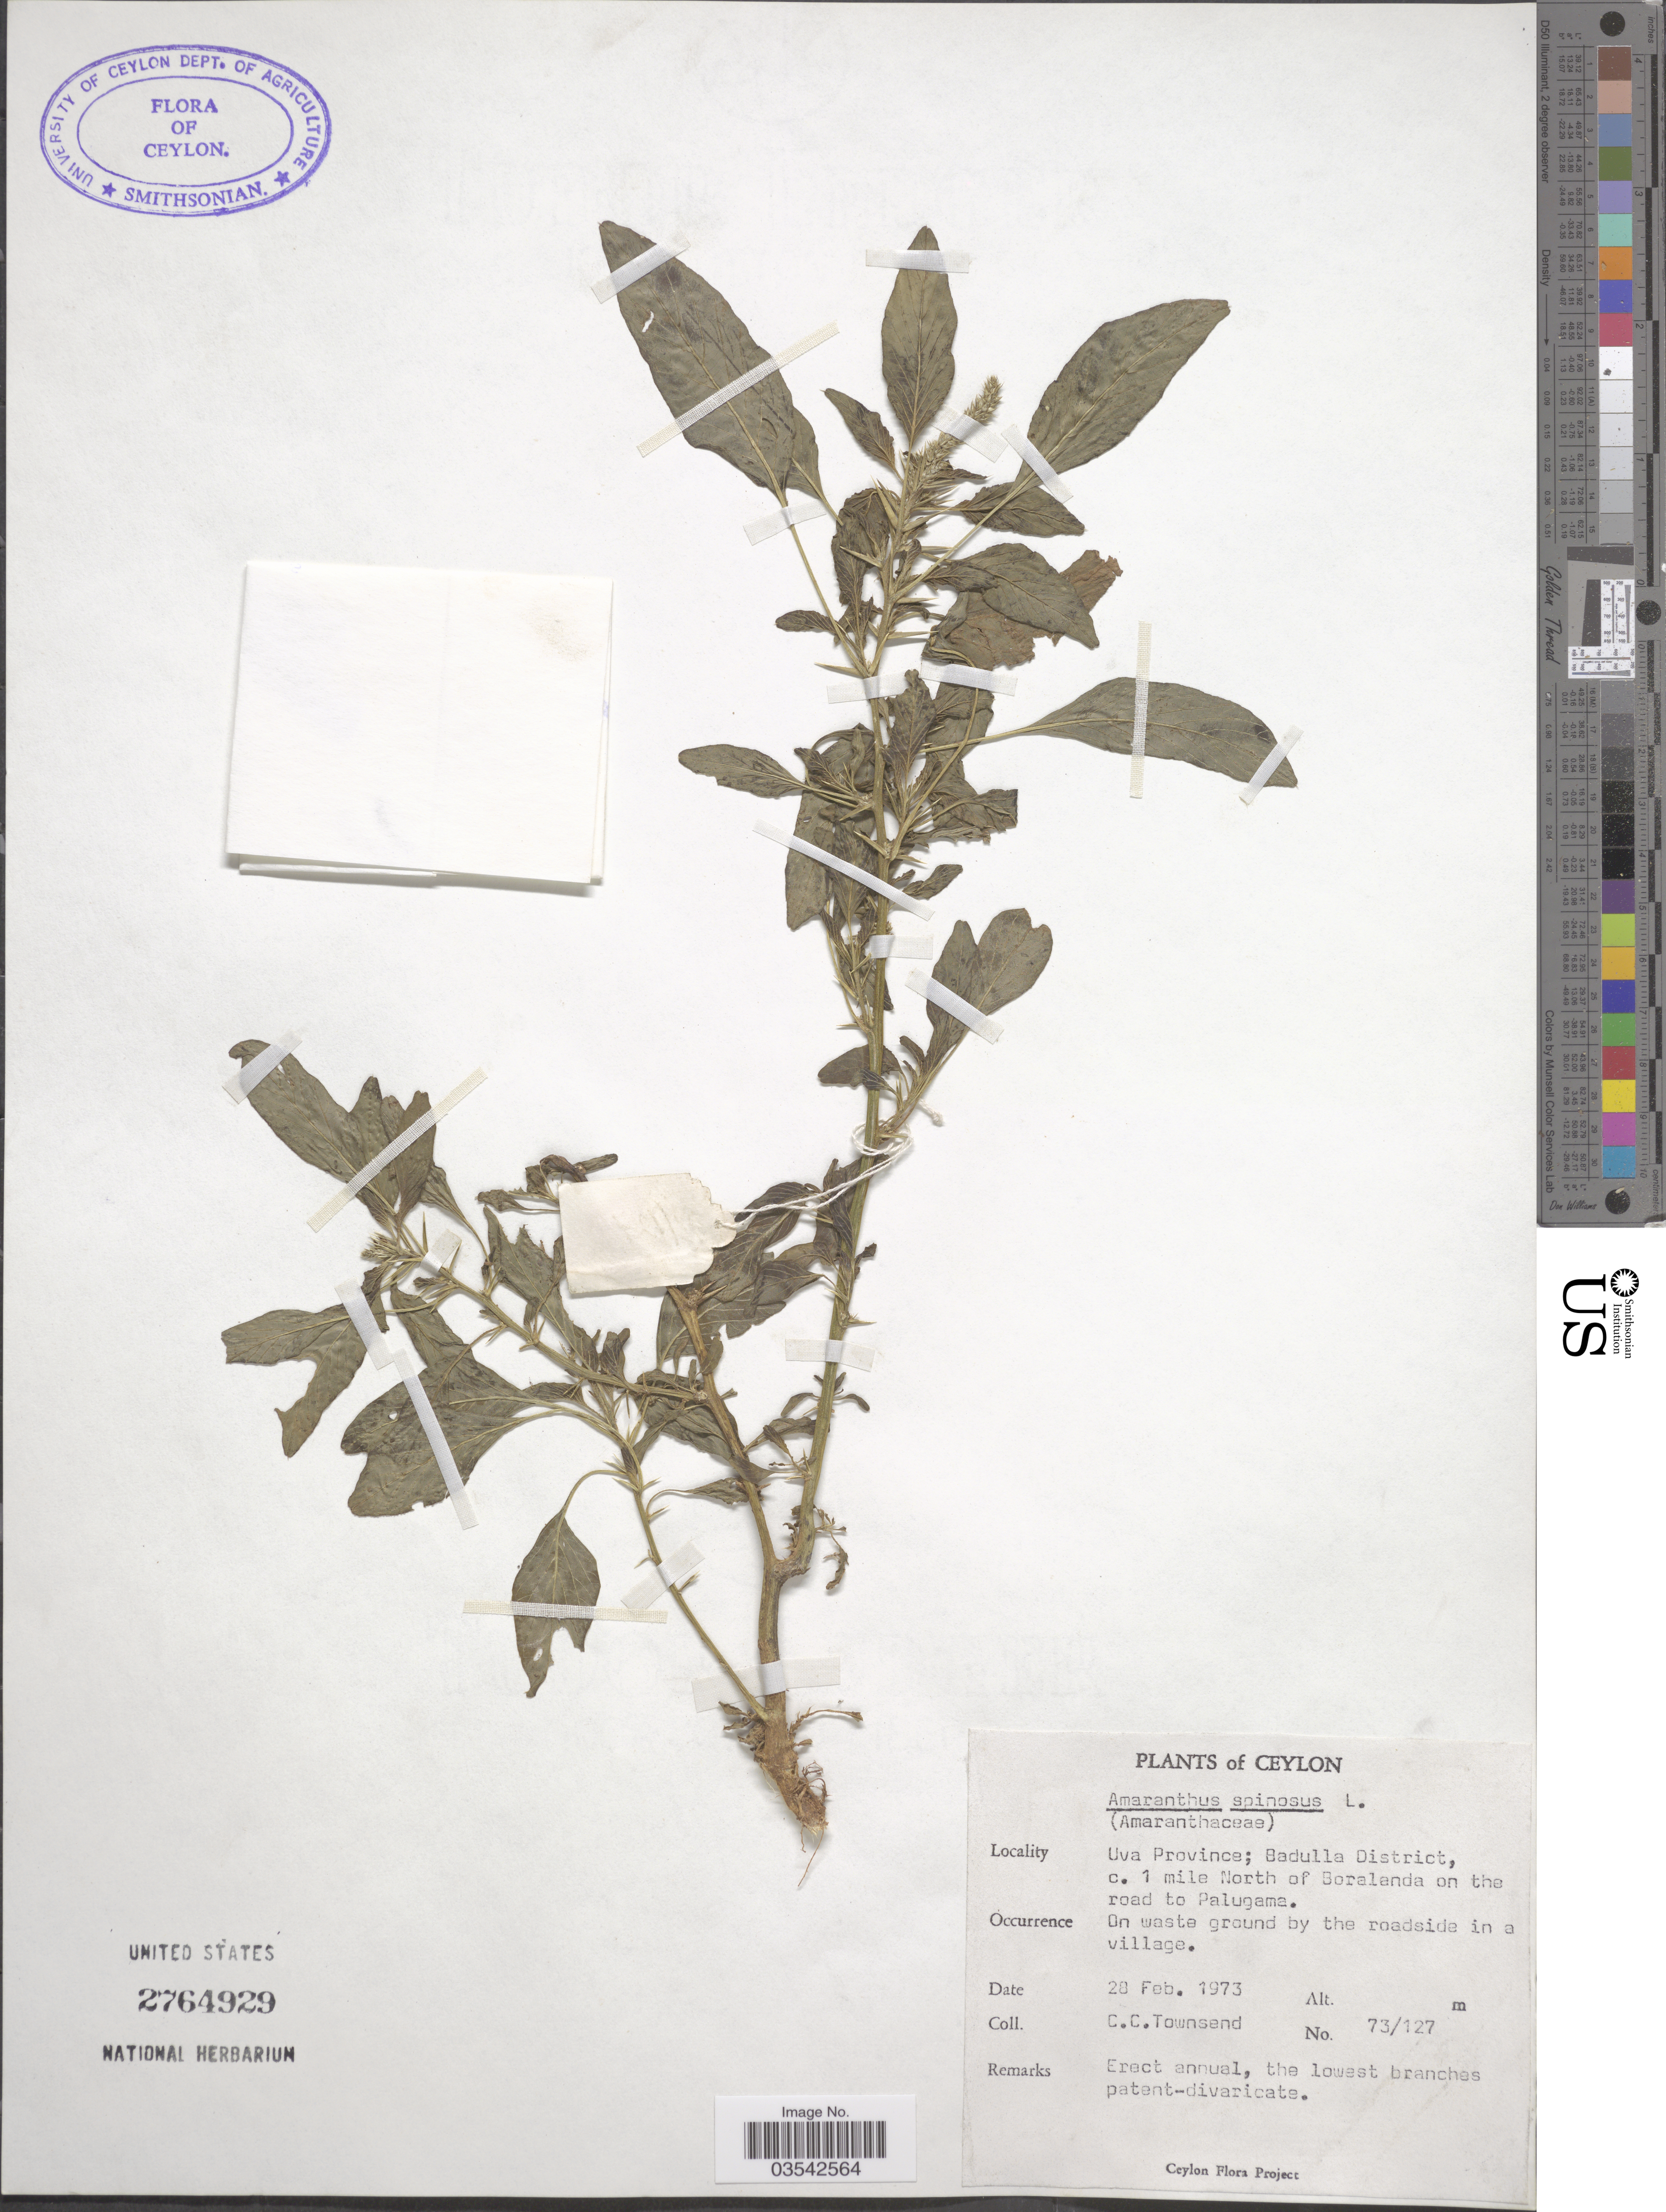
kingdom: Plantae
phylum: Tracheophyta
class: Magnoliopsida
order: Caryophyllales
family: Amaranthaceae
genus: Amaranthus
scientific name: Amaranthus spinosus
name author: L.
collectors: C. C. Townsend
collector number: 73/127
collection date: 1973-02-28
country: Sri Lanka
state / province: Uva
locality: Ceylon. Badulla District, c. 1 mile north of Boralanda on the road to Palugama. On waste ground by the roadside in a village.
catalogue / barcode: US 2764929